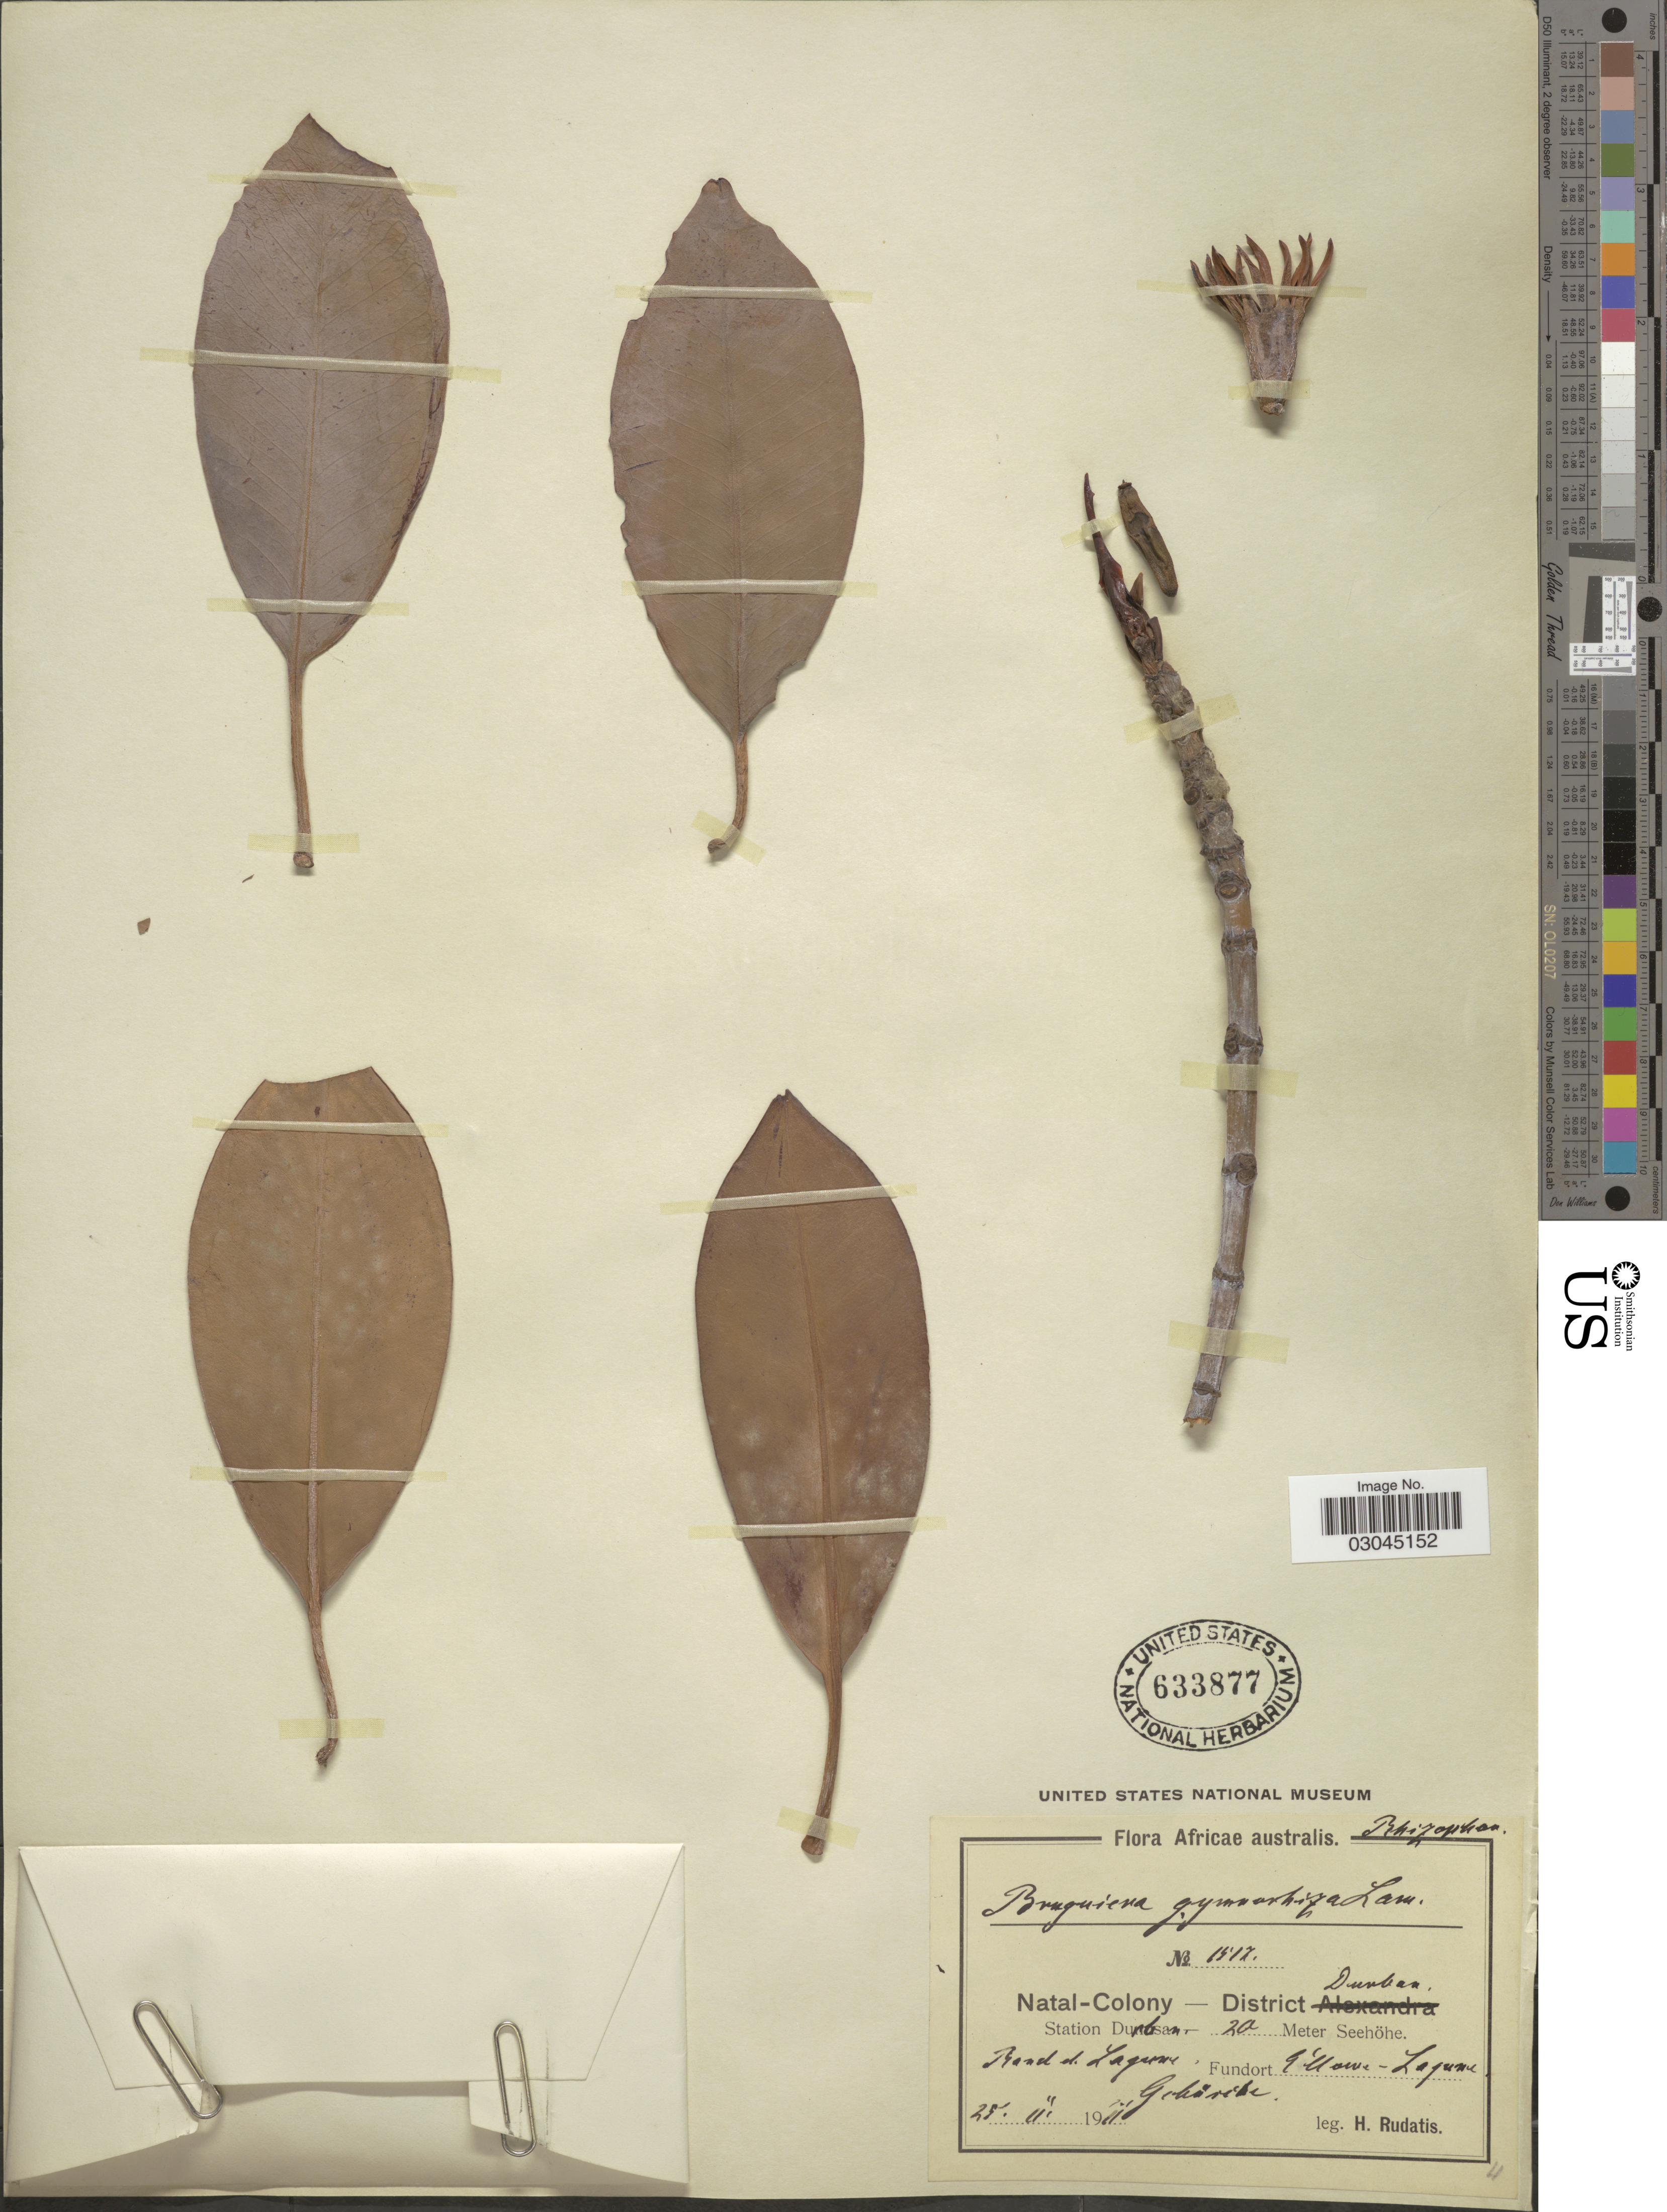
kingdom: Plantae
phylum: Tracheophyta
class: Magnoliopsida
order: Malpighiales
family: Rhizophoraceae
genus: Bruguiera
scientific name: Bruguiera gymnorhiza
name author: (L.) Savigny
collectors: H. Rudatis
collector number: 1517*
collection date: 1911-11-25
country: South Africa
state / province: KwaZulu-Natal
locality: Africae australis. Natal-Colony-District Durban. Station Durban. E'llowe-Lagune.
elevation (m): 20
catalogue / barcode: US 633877